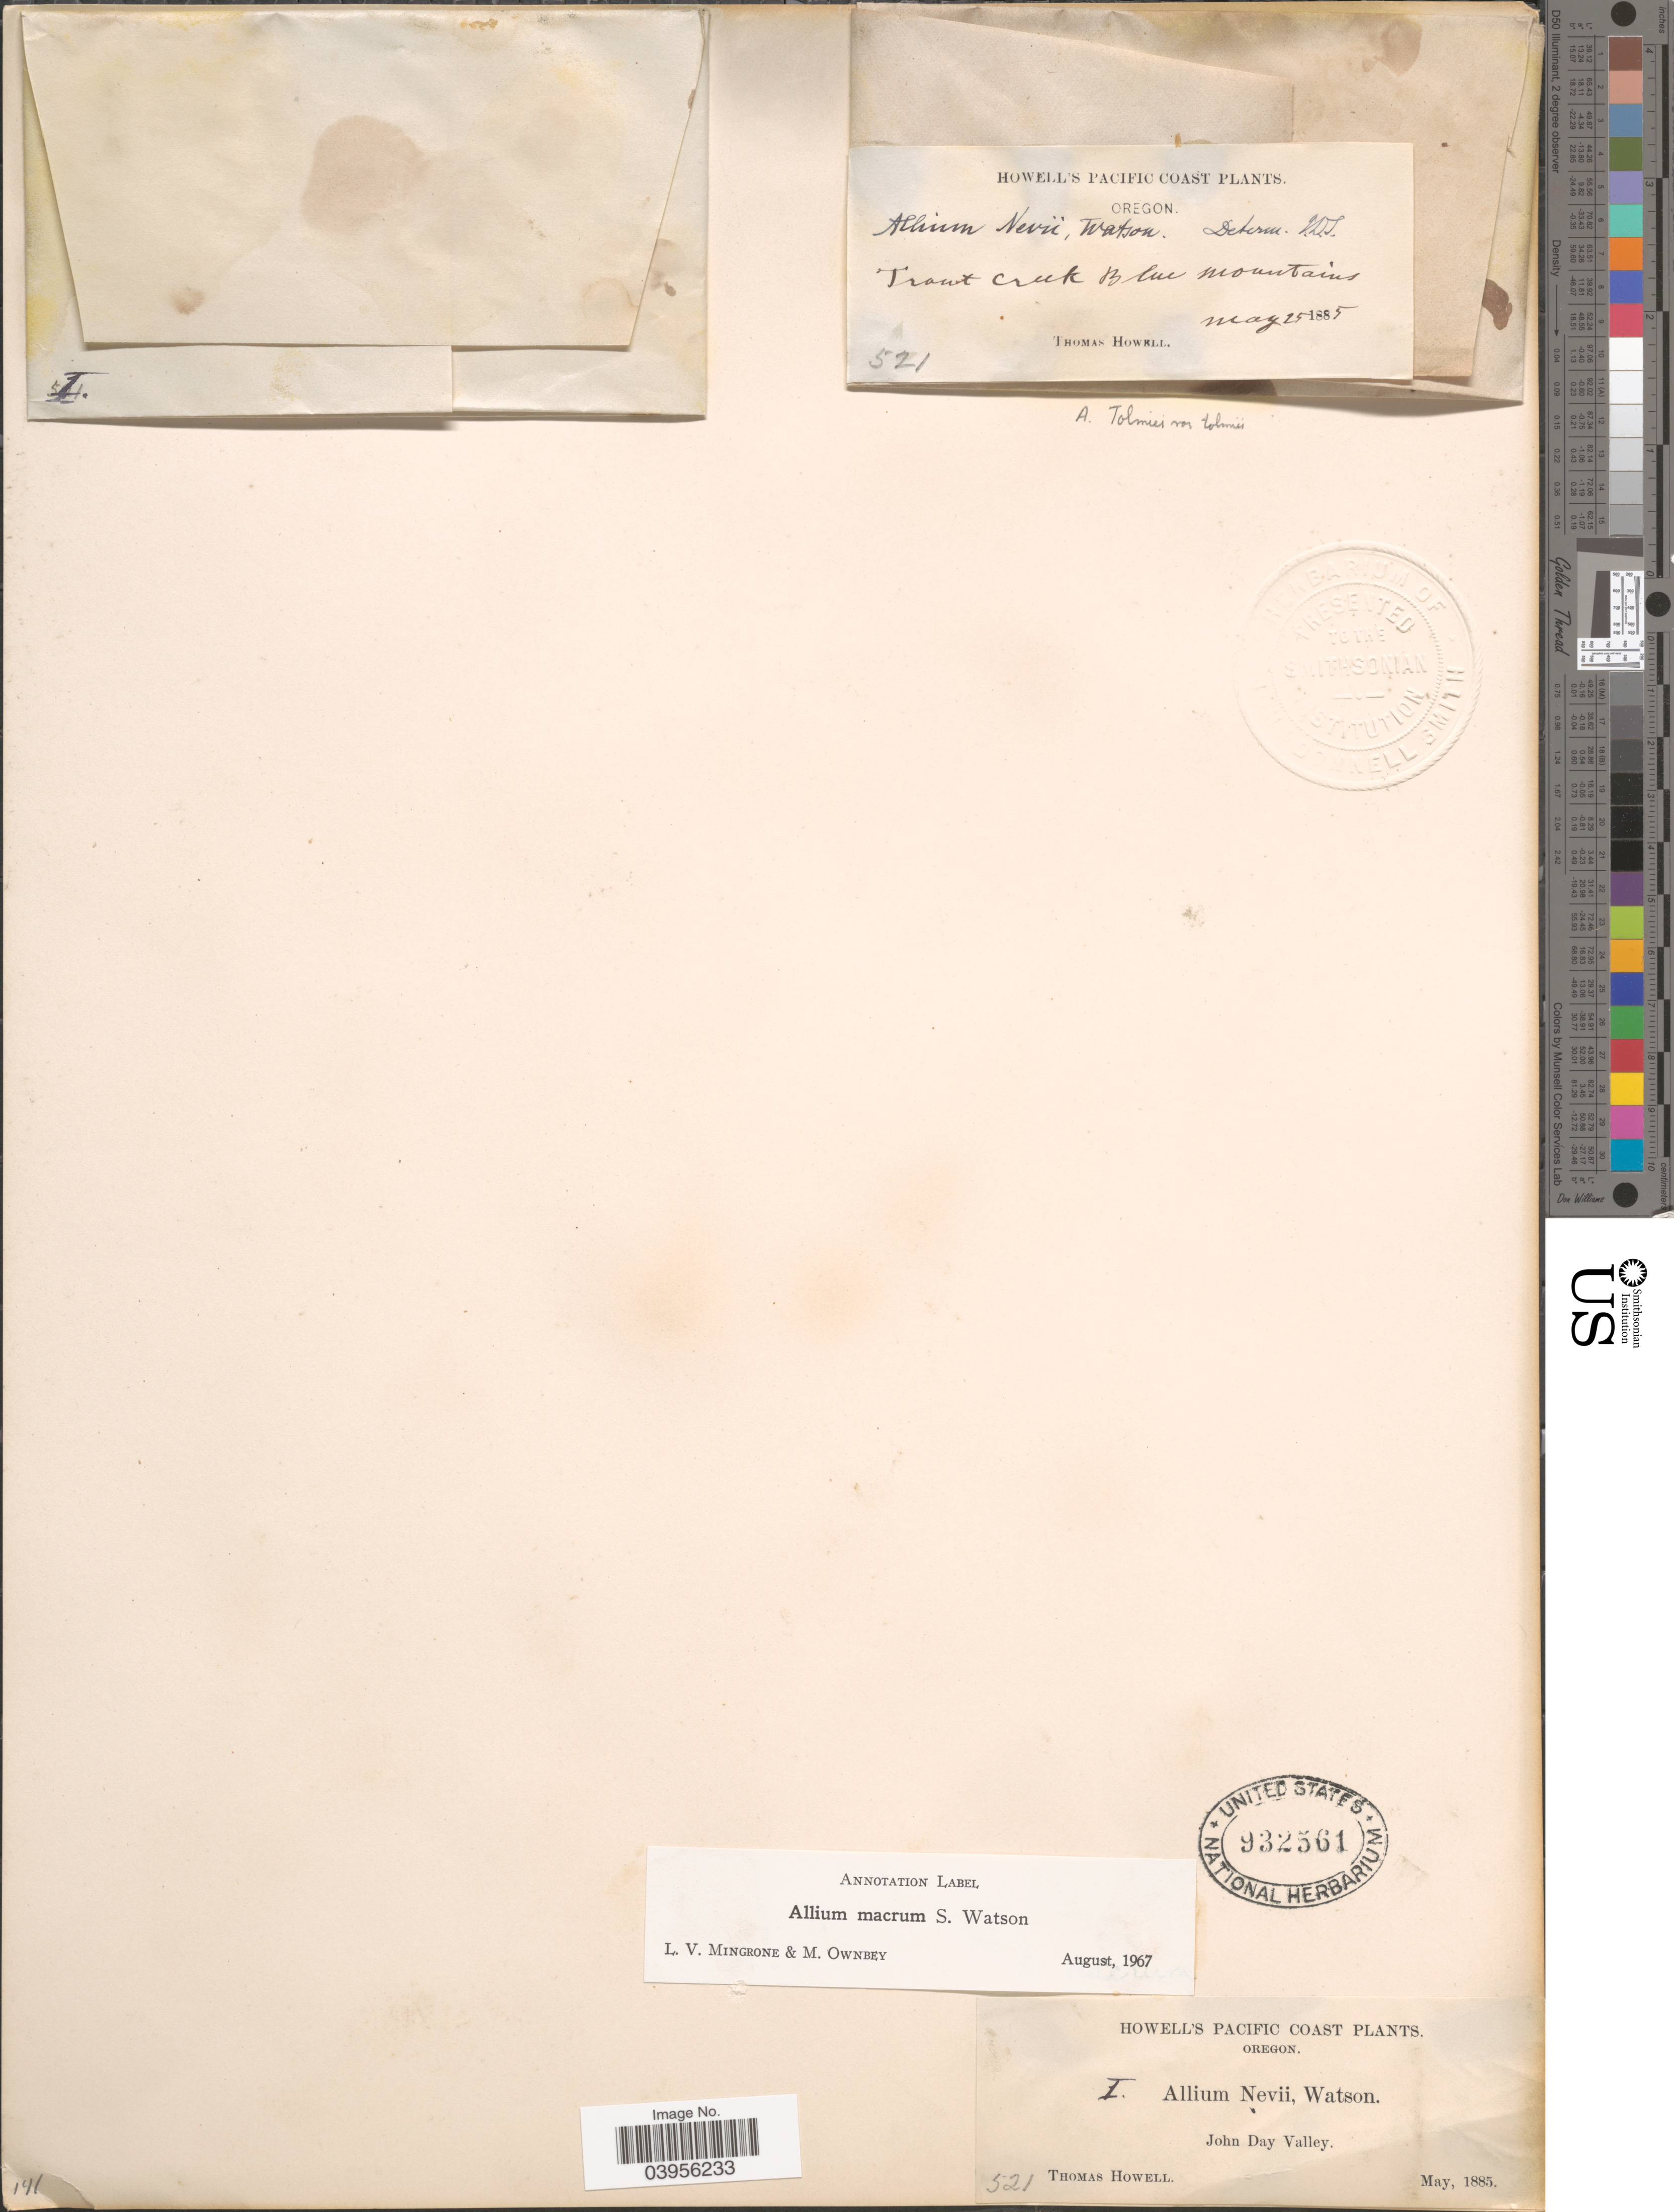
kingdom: Plantae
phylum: Tracheophyta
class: Liliopsida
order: Asparagales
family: Amaryllidaceae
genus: Allium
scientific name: Allium macrum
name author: S. Watson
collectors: T. Howell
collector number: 521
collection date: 1885-05-25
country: United States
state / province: Oregon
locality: Pacific Coast. Trout Creek Blue Mountains. John Day Valley.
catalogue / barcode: US 932561